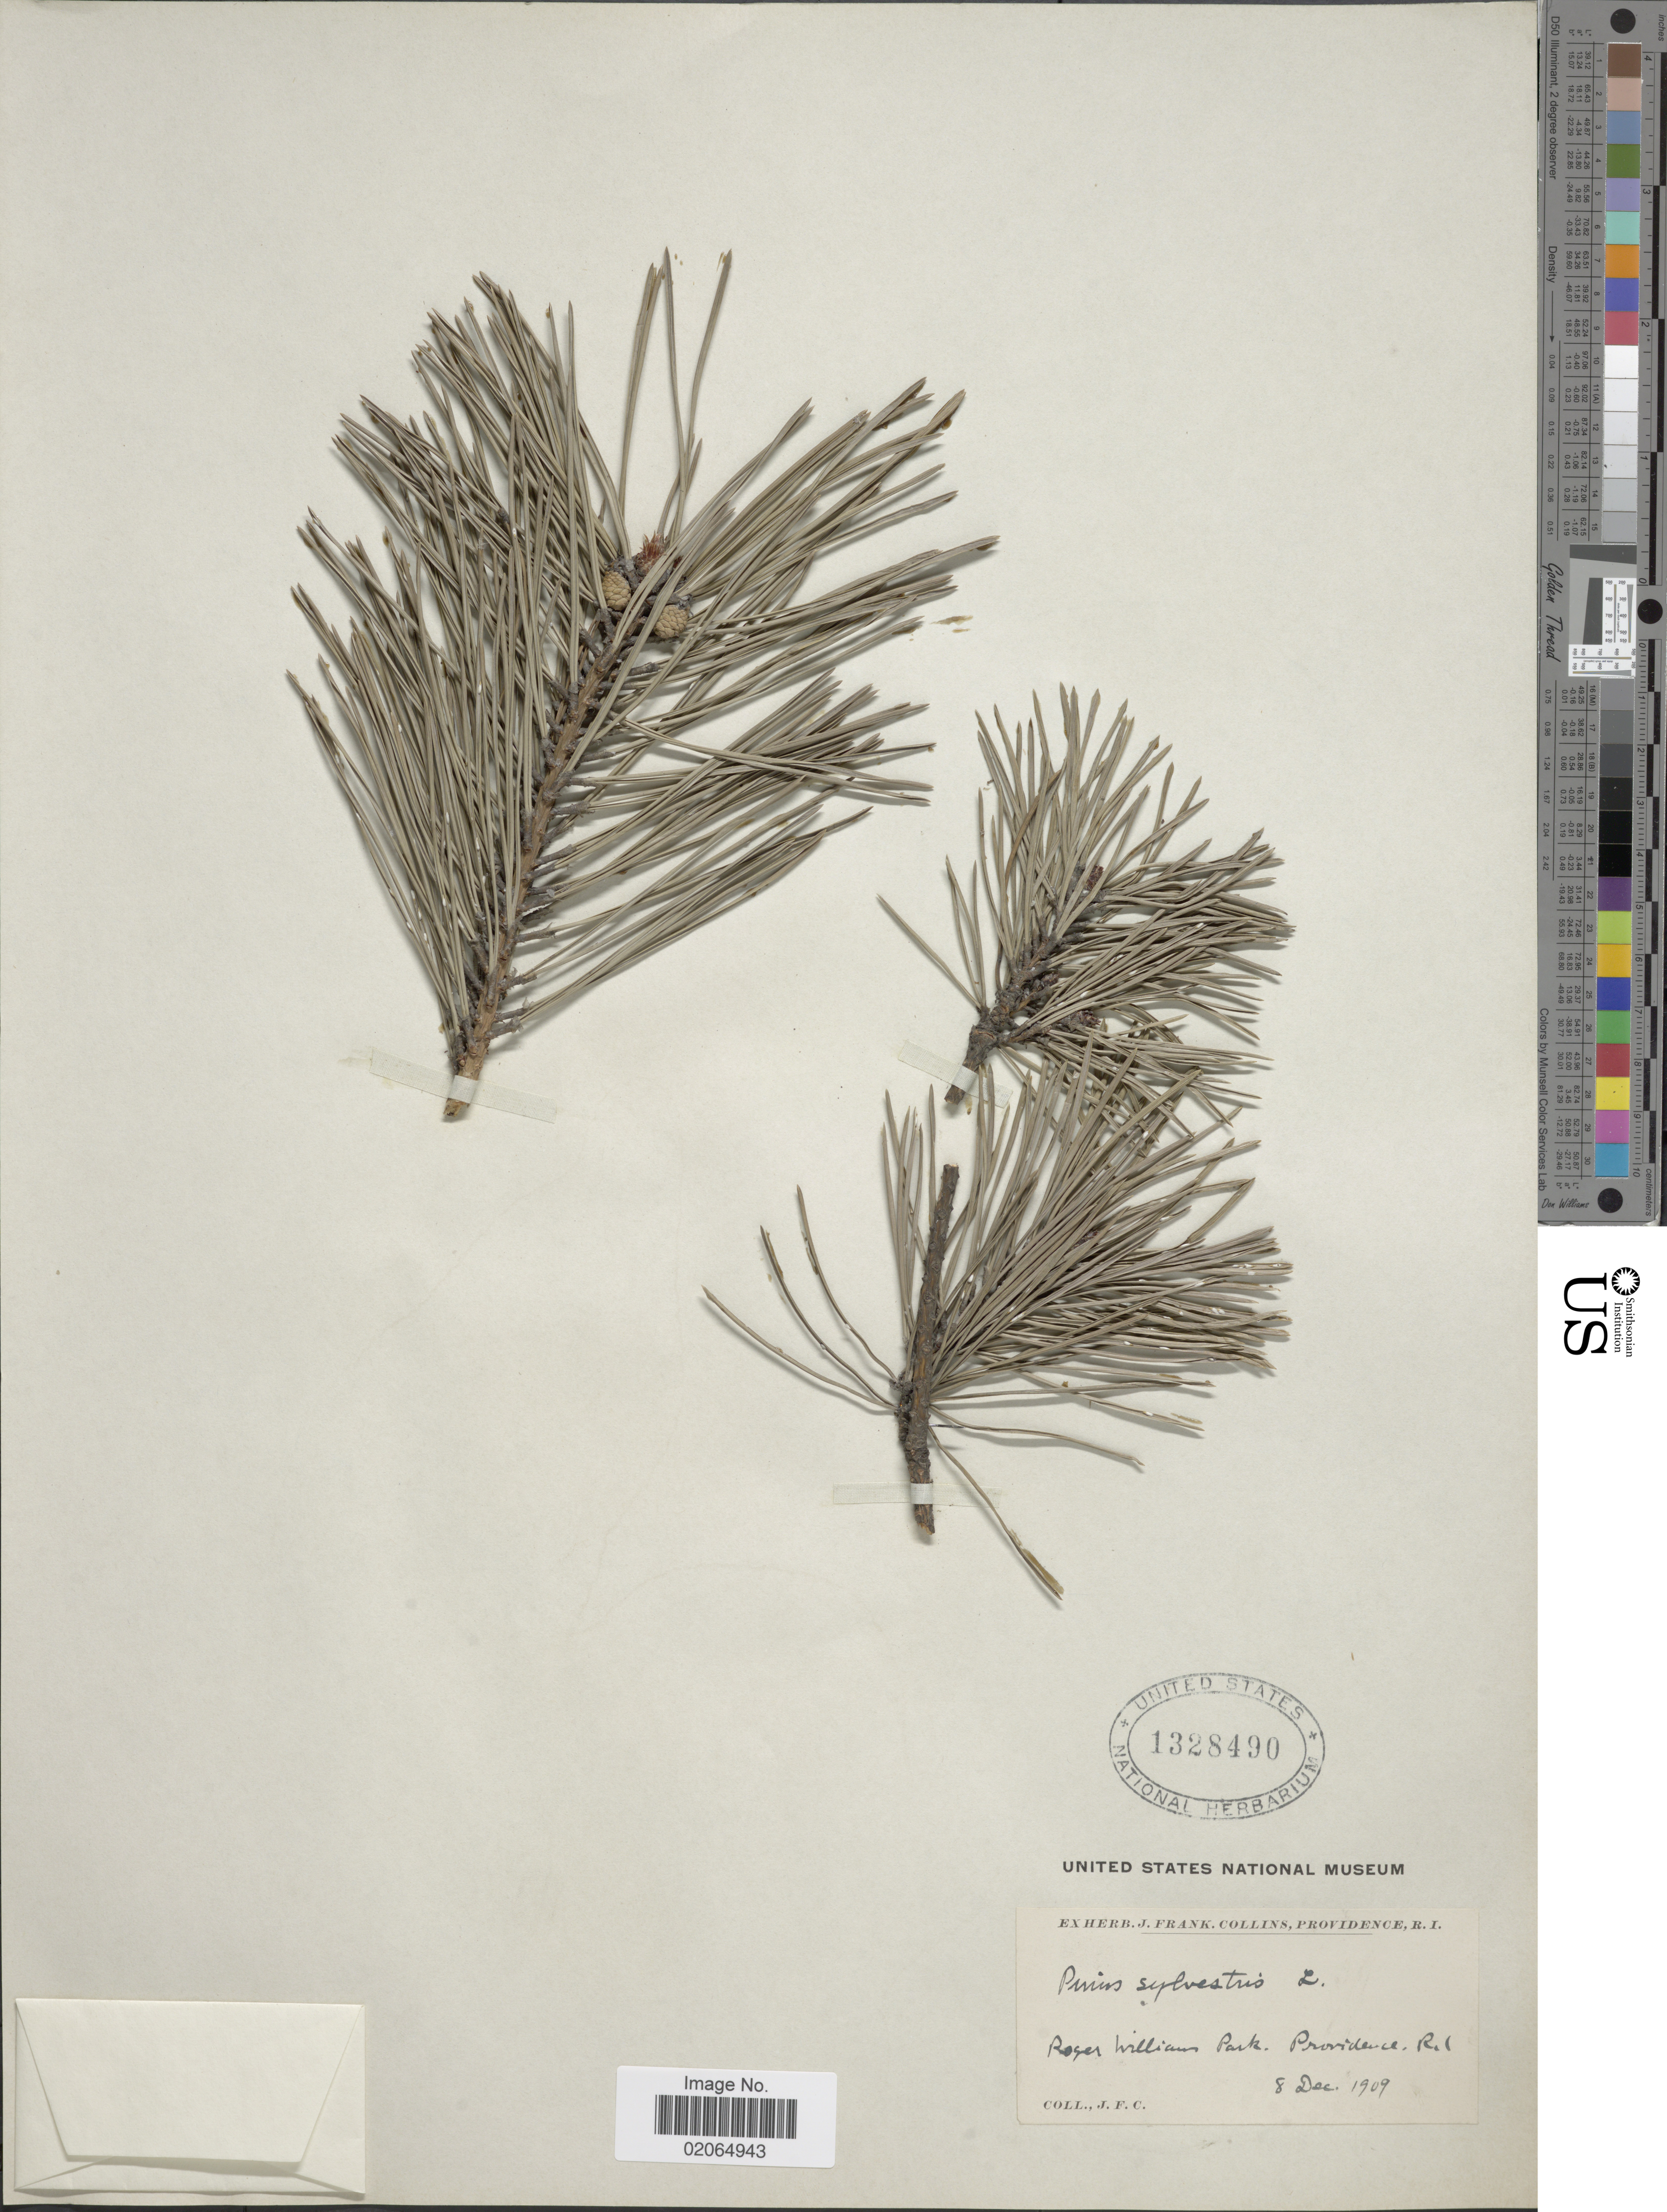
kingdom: Plantae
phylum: Tracheophyta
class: Pinopsida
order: Pinales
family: Pinaceae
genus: Pinus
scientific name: Pinus sylvestris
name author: L.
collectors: J. Collins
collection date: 1909-12-08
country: United States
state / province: Rhode Island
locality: Roger Williams Park, Providence, R.I.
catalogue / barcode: US 1328490